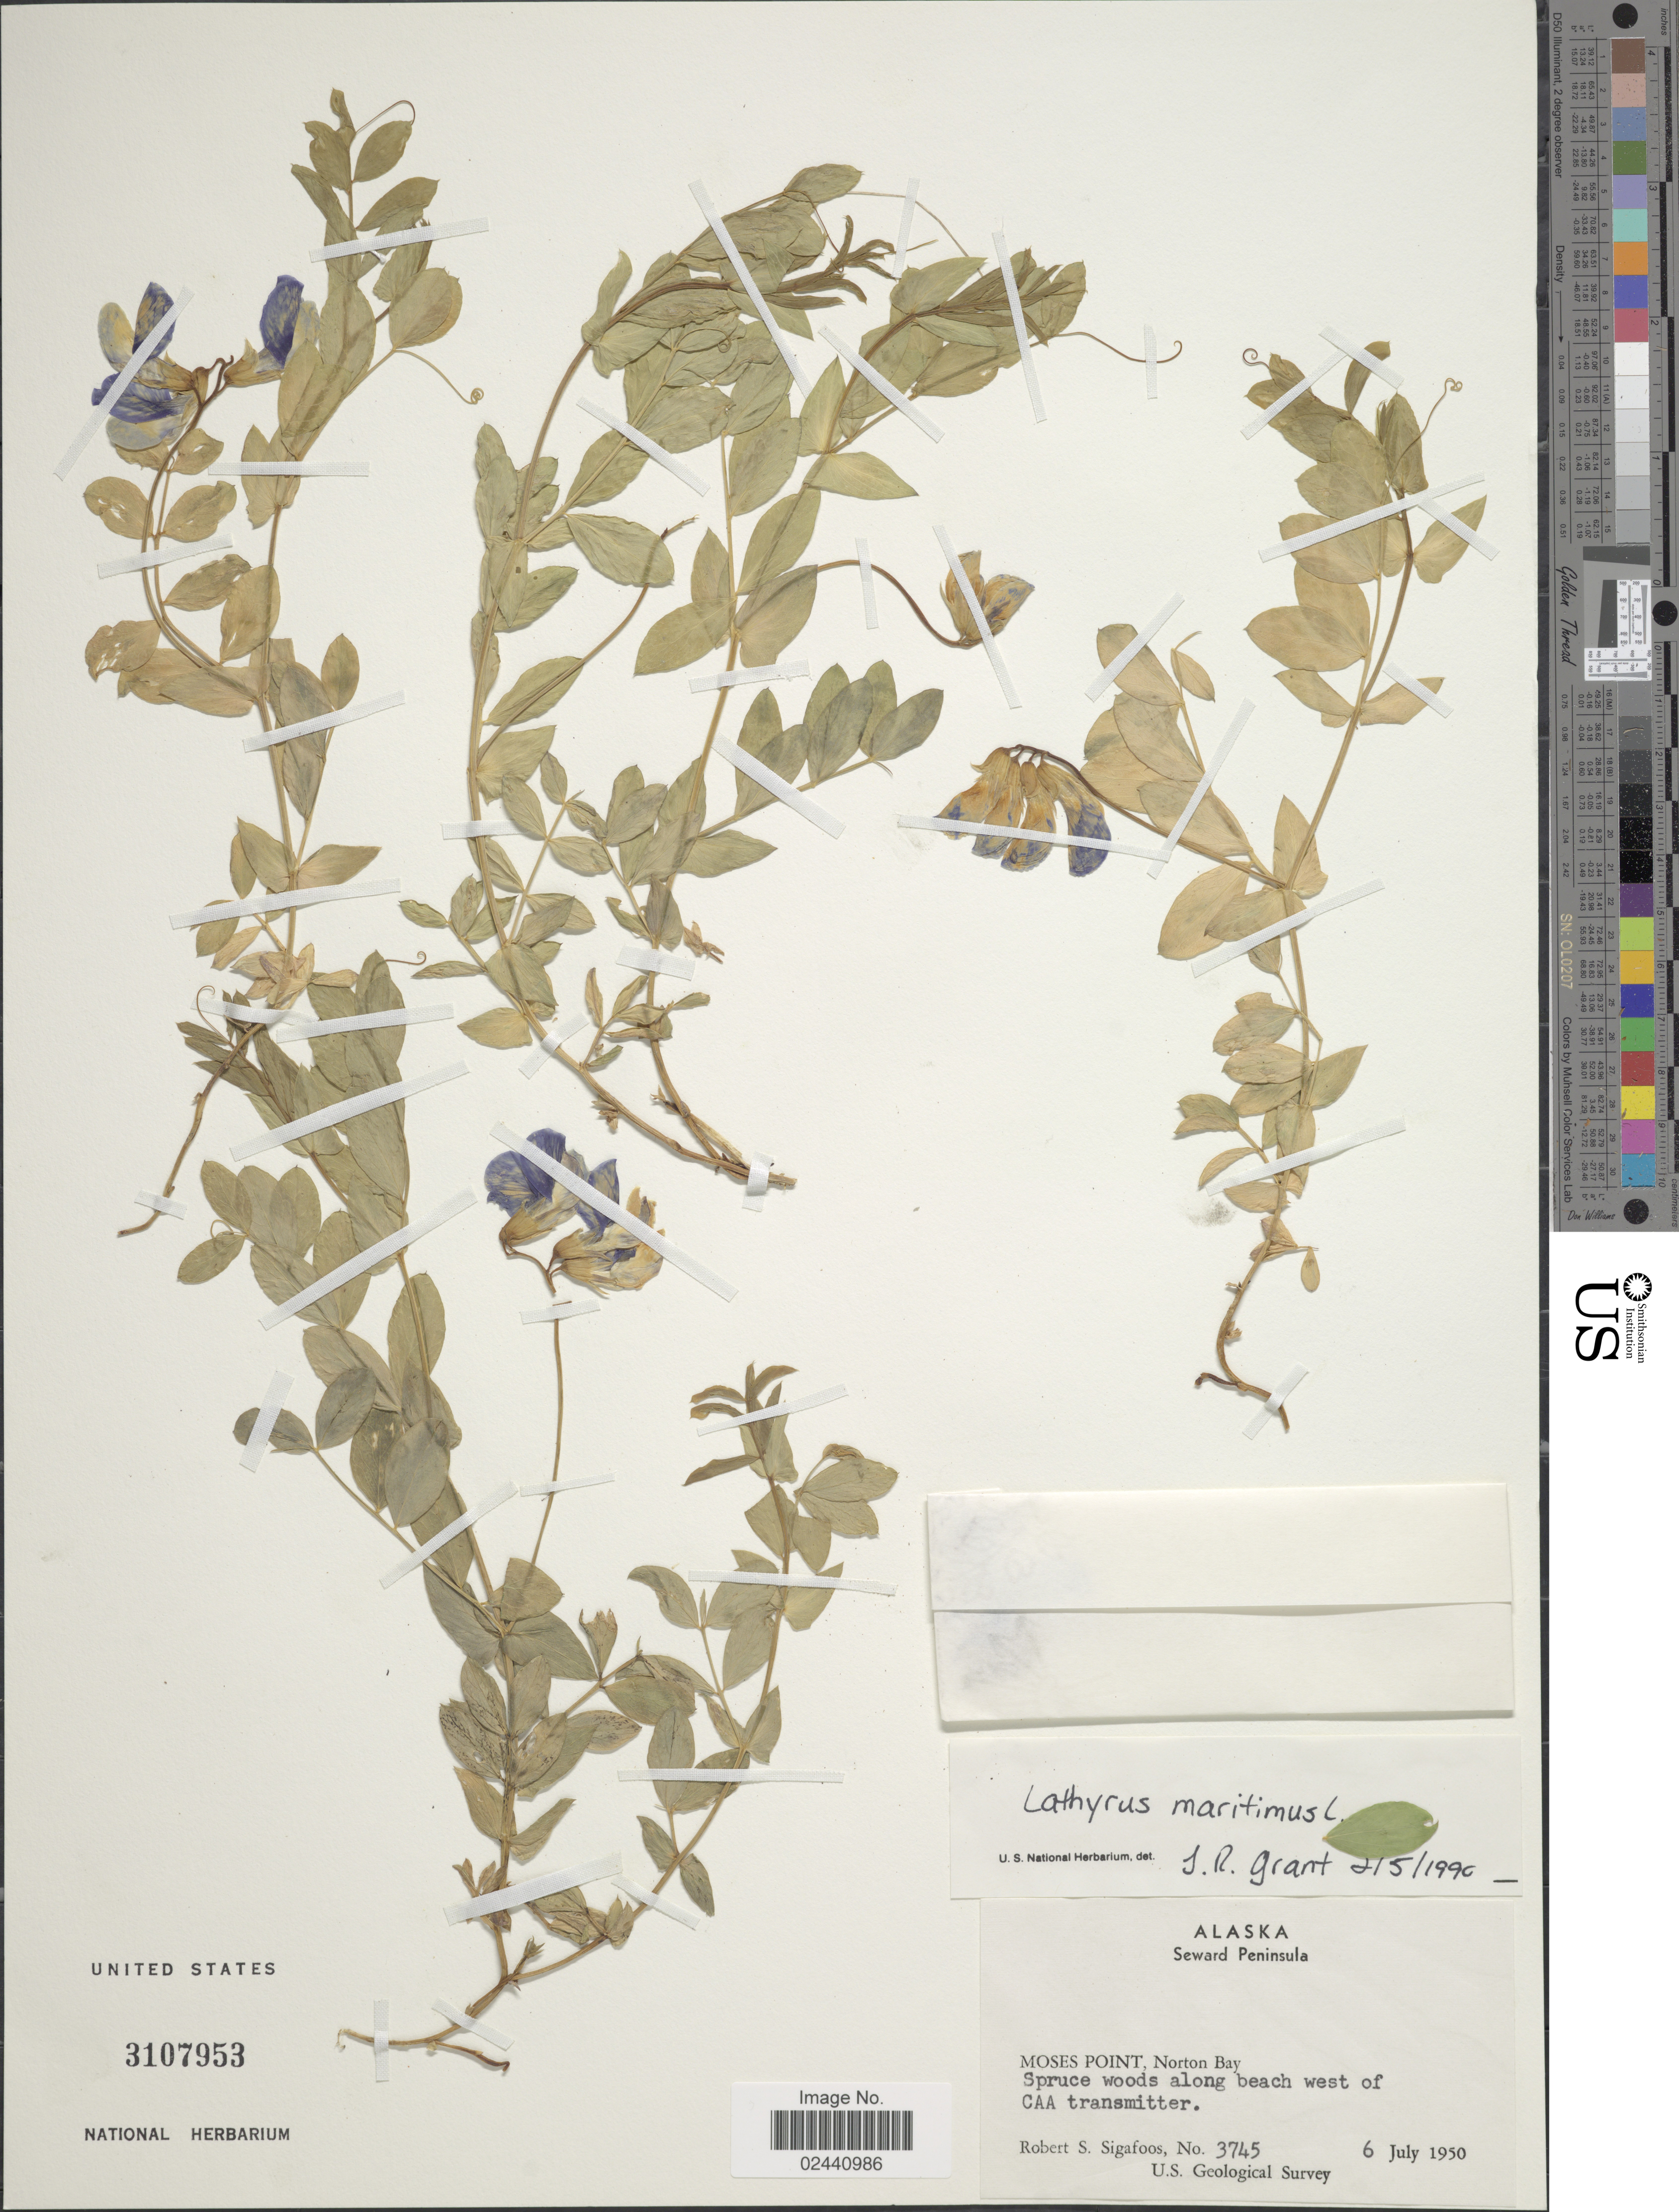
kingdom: Plantae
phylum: Tracheophyta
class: Magnoliopsida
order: Fabales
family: Fabaceae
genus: Lathyrus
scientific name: Lathyrus maritimus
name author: Torr.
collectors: R. Sigafoos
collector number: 3745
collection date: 1950-07-06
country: United States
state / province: Alaska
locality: Seward Peninsula. Mose Point, Norton Bay, along beach west of CAA transmitter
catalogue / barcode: US 3107953